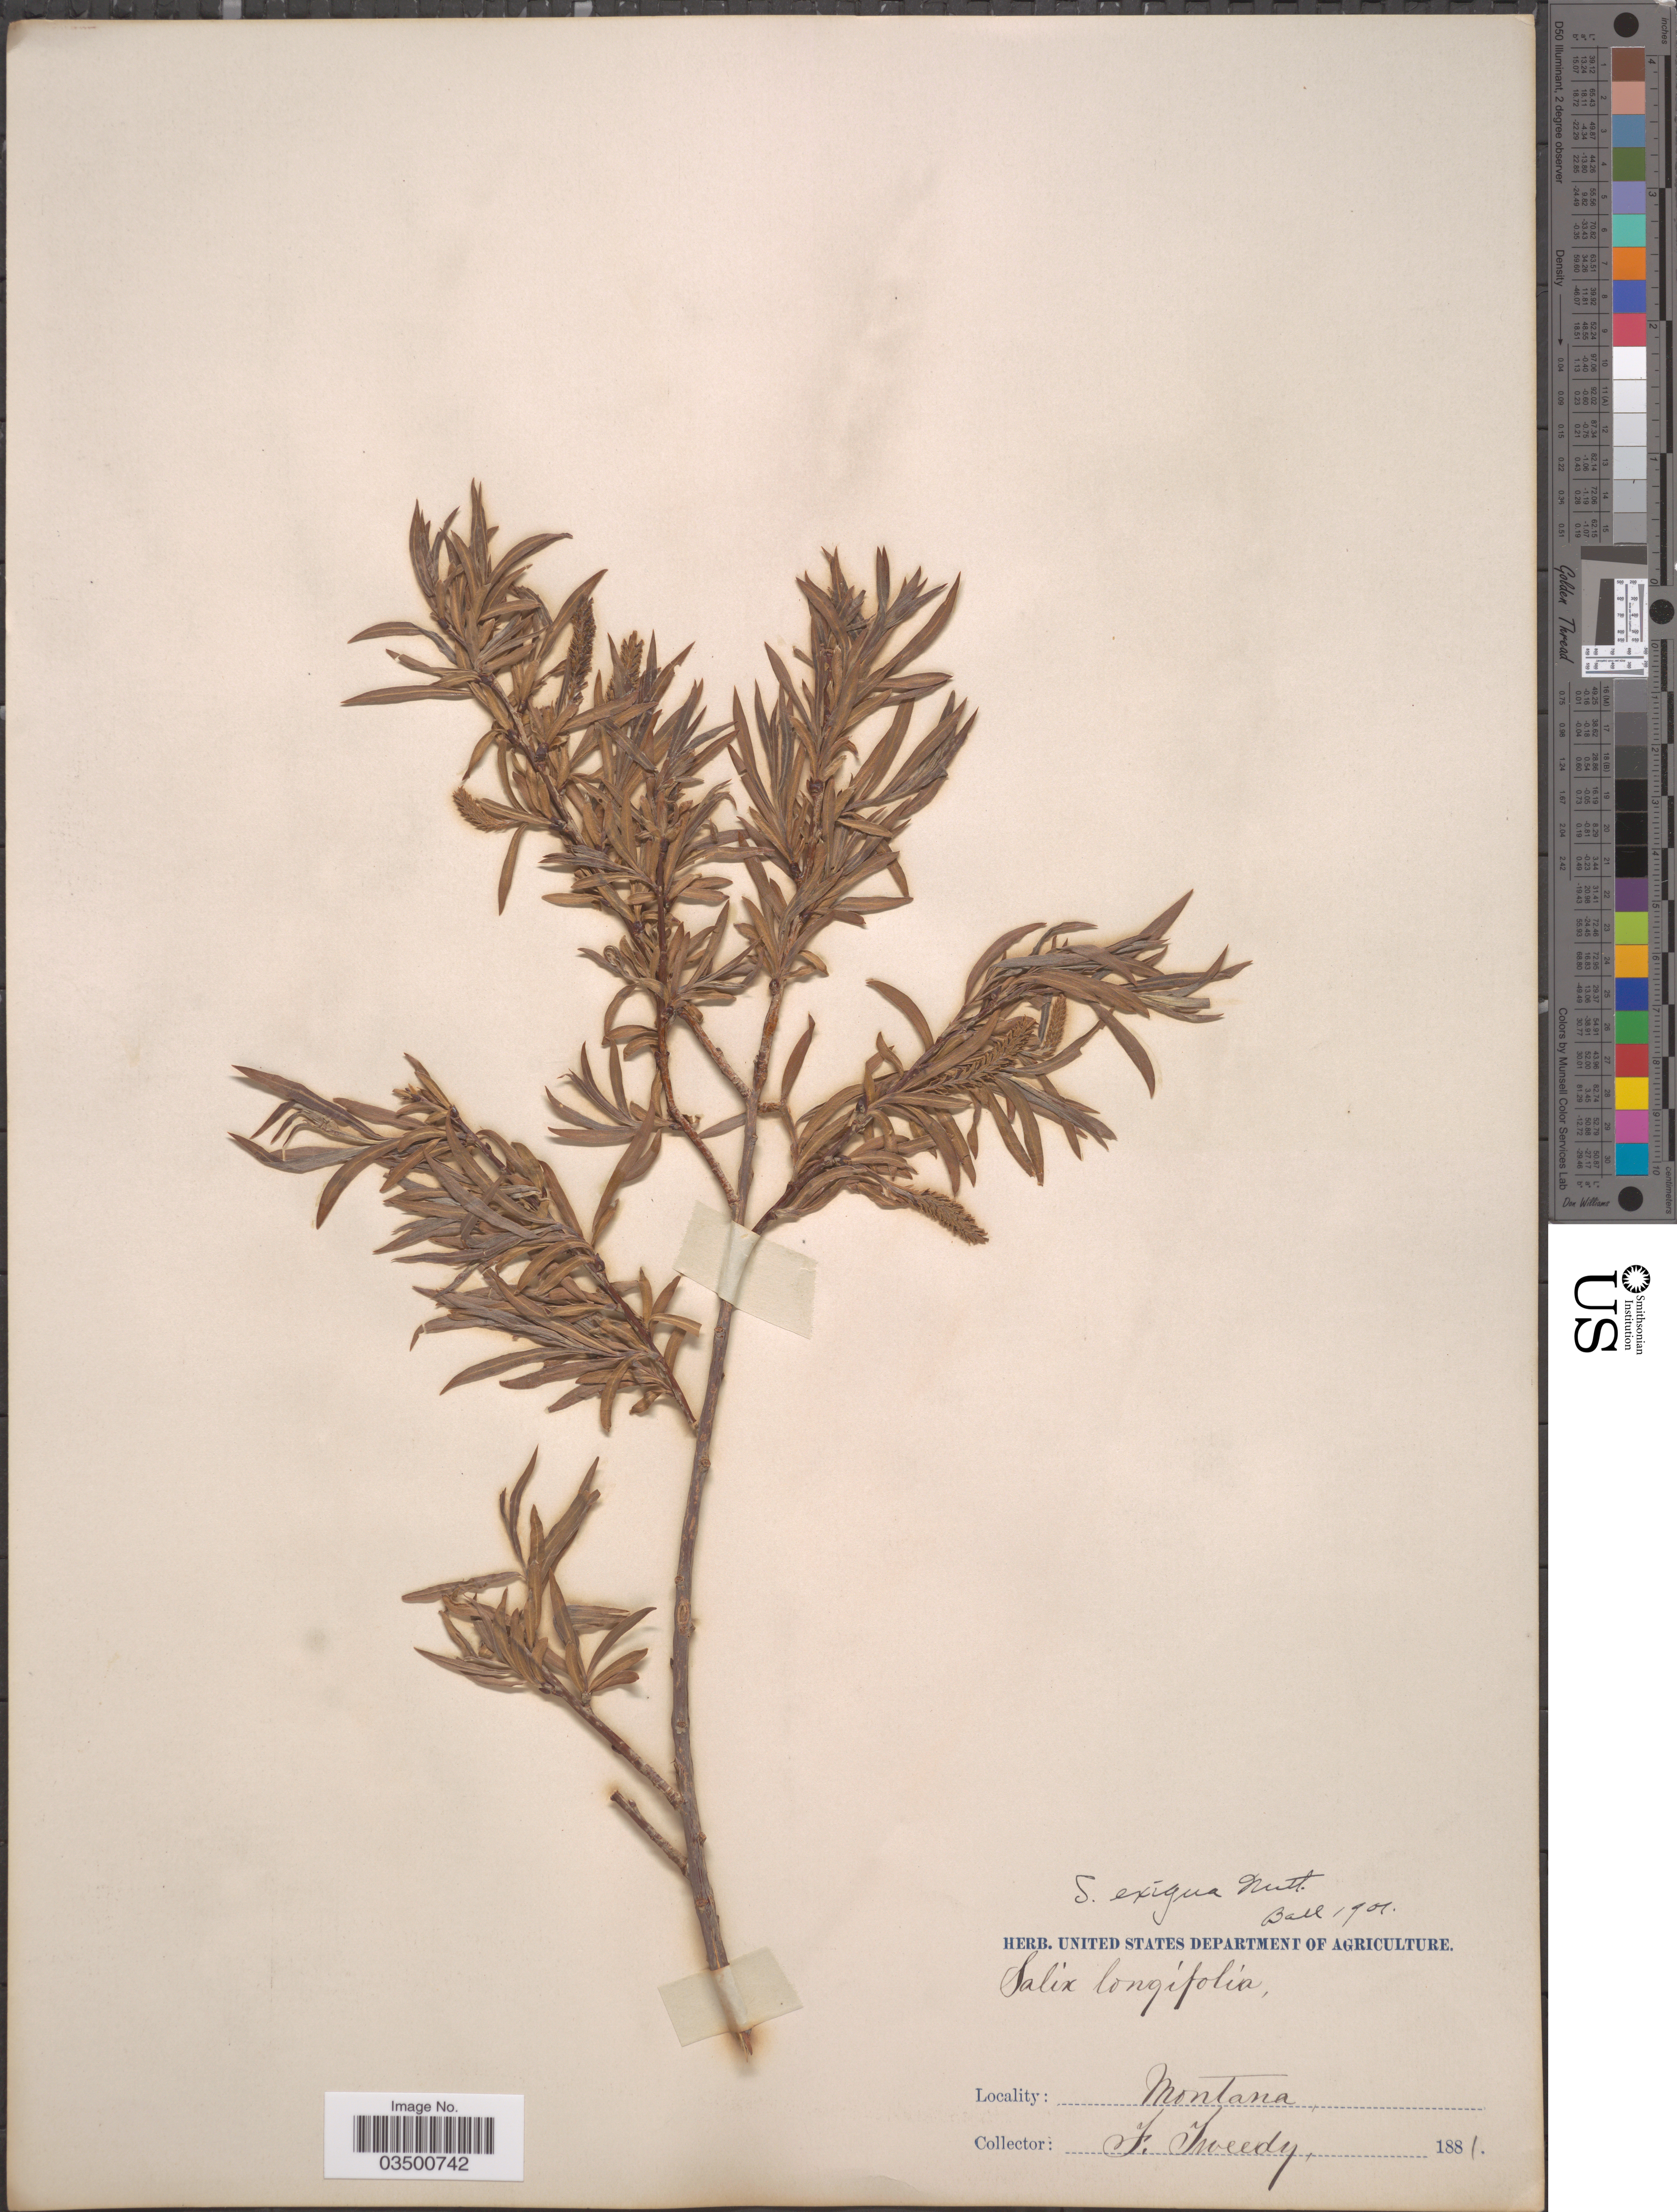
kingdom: Plantae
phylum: Tracheophyta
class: Magnoliopsida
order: Malpighiales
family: Salicaceae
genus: Salix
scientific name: Salix interior var. pedicellata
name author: (Andersson) C.R. Ball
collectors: F. Tweedy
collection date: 1881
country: United States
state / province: Montana